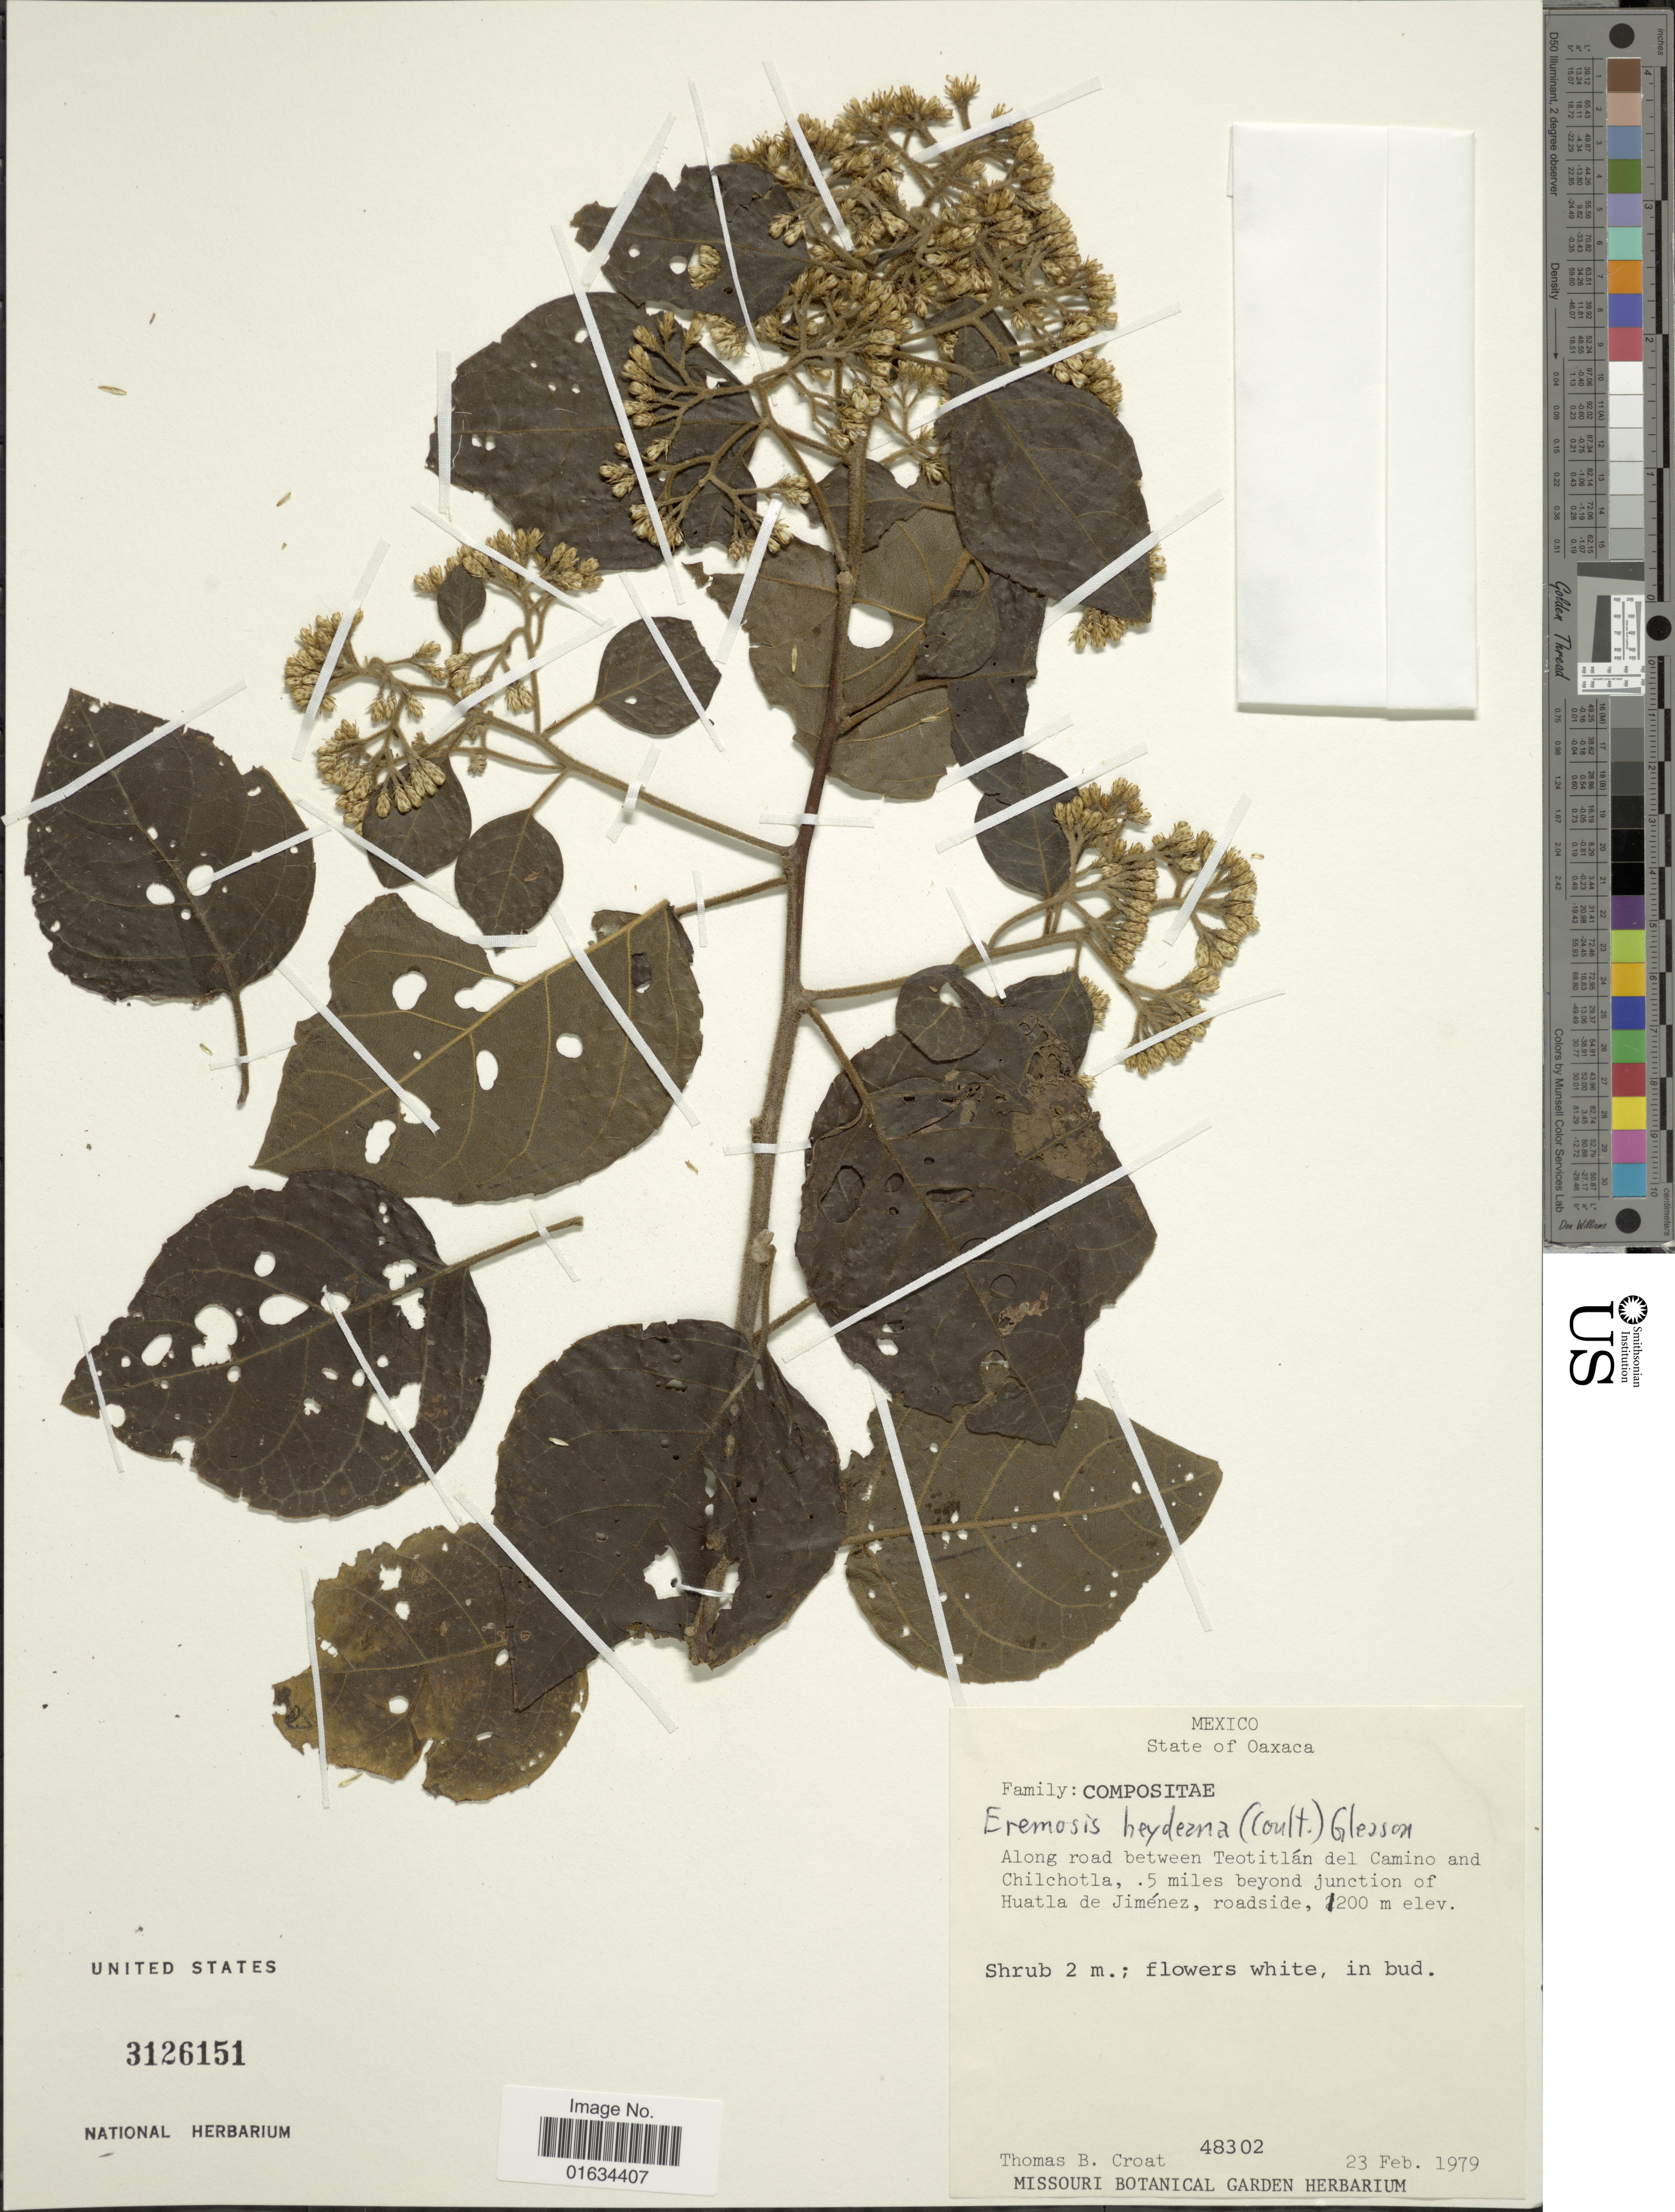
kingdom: Plantae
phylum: Tracheophyta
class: Magnoliopsida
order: Asterales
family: Asteraceae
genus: Eremosis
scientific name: Eremosis heydeana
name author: (J.M. Coult.) Gleason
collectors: T. B. Croat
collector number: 48302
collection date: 1979-02-23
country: Mexico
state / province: Oaxaca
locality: Along road between Teotitlán del Camino and Chilchotla, 5 miles beyond junction of Huatla de Jiménez, roadside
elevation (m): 1200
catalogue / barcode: US 3126151